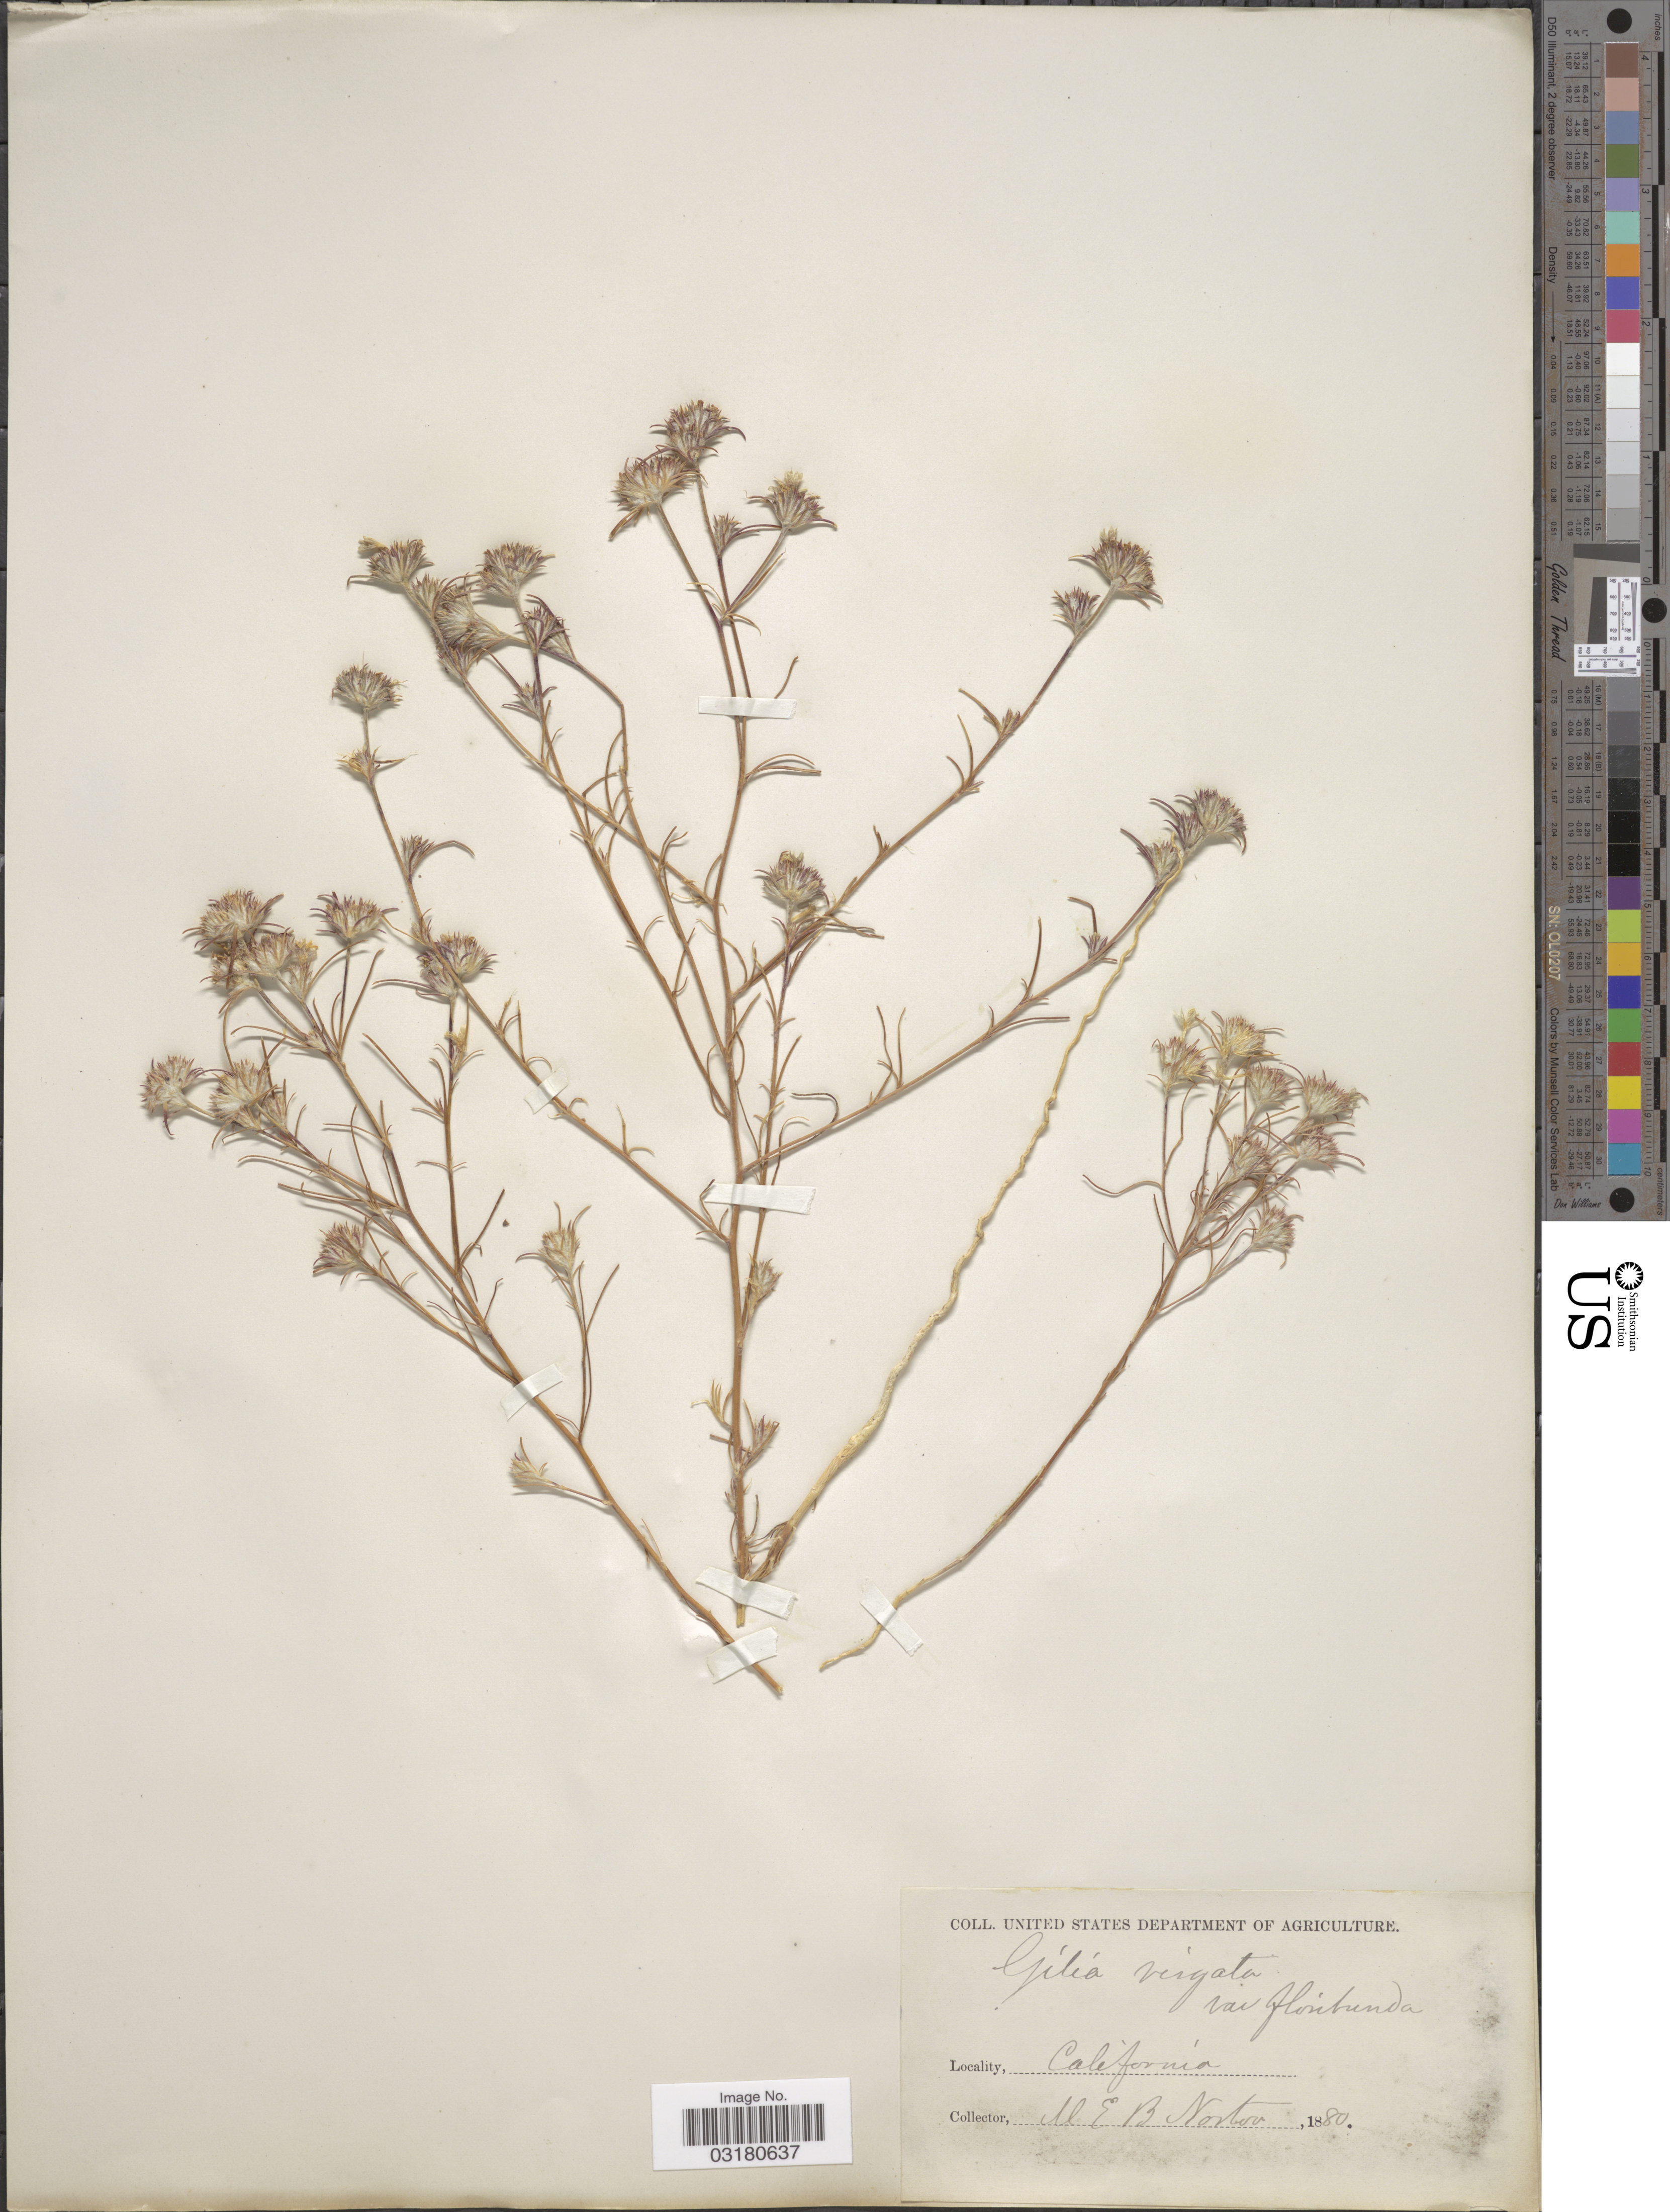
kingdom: Plantae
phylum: Tracheophyta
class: Magnoliopsida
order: Ericales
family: Polemoniaceae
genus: Eriastrum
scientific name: Eriastrum sp.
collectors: M. Norton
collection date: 1880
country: United States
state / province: California